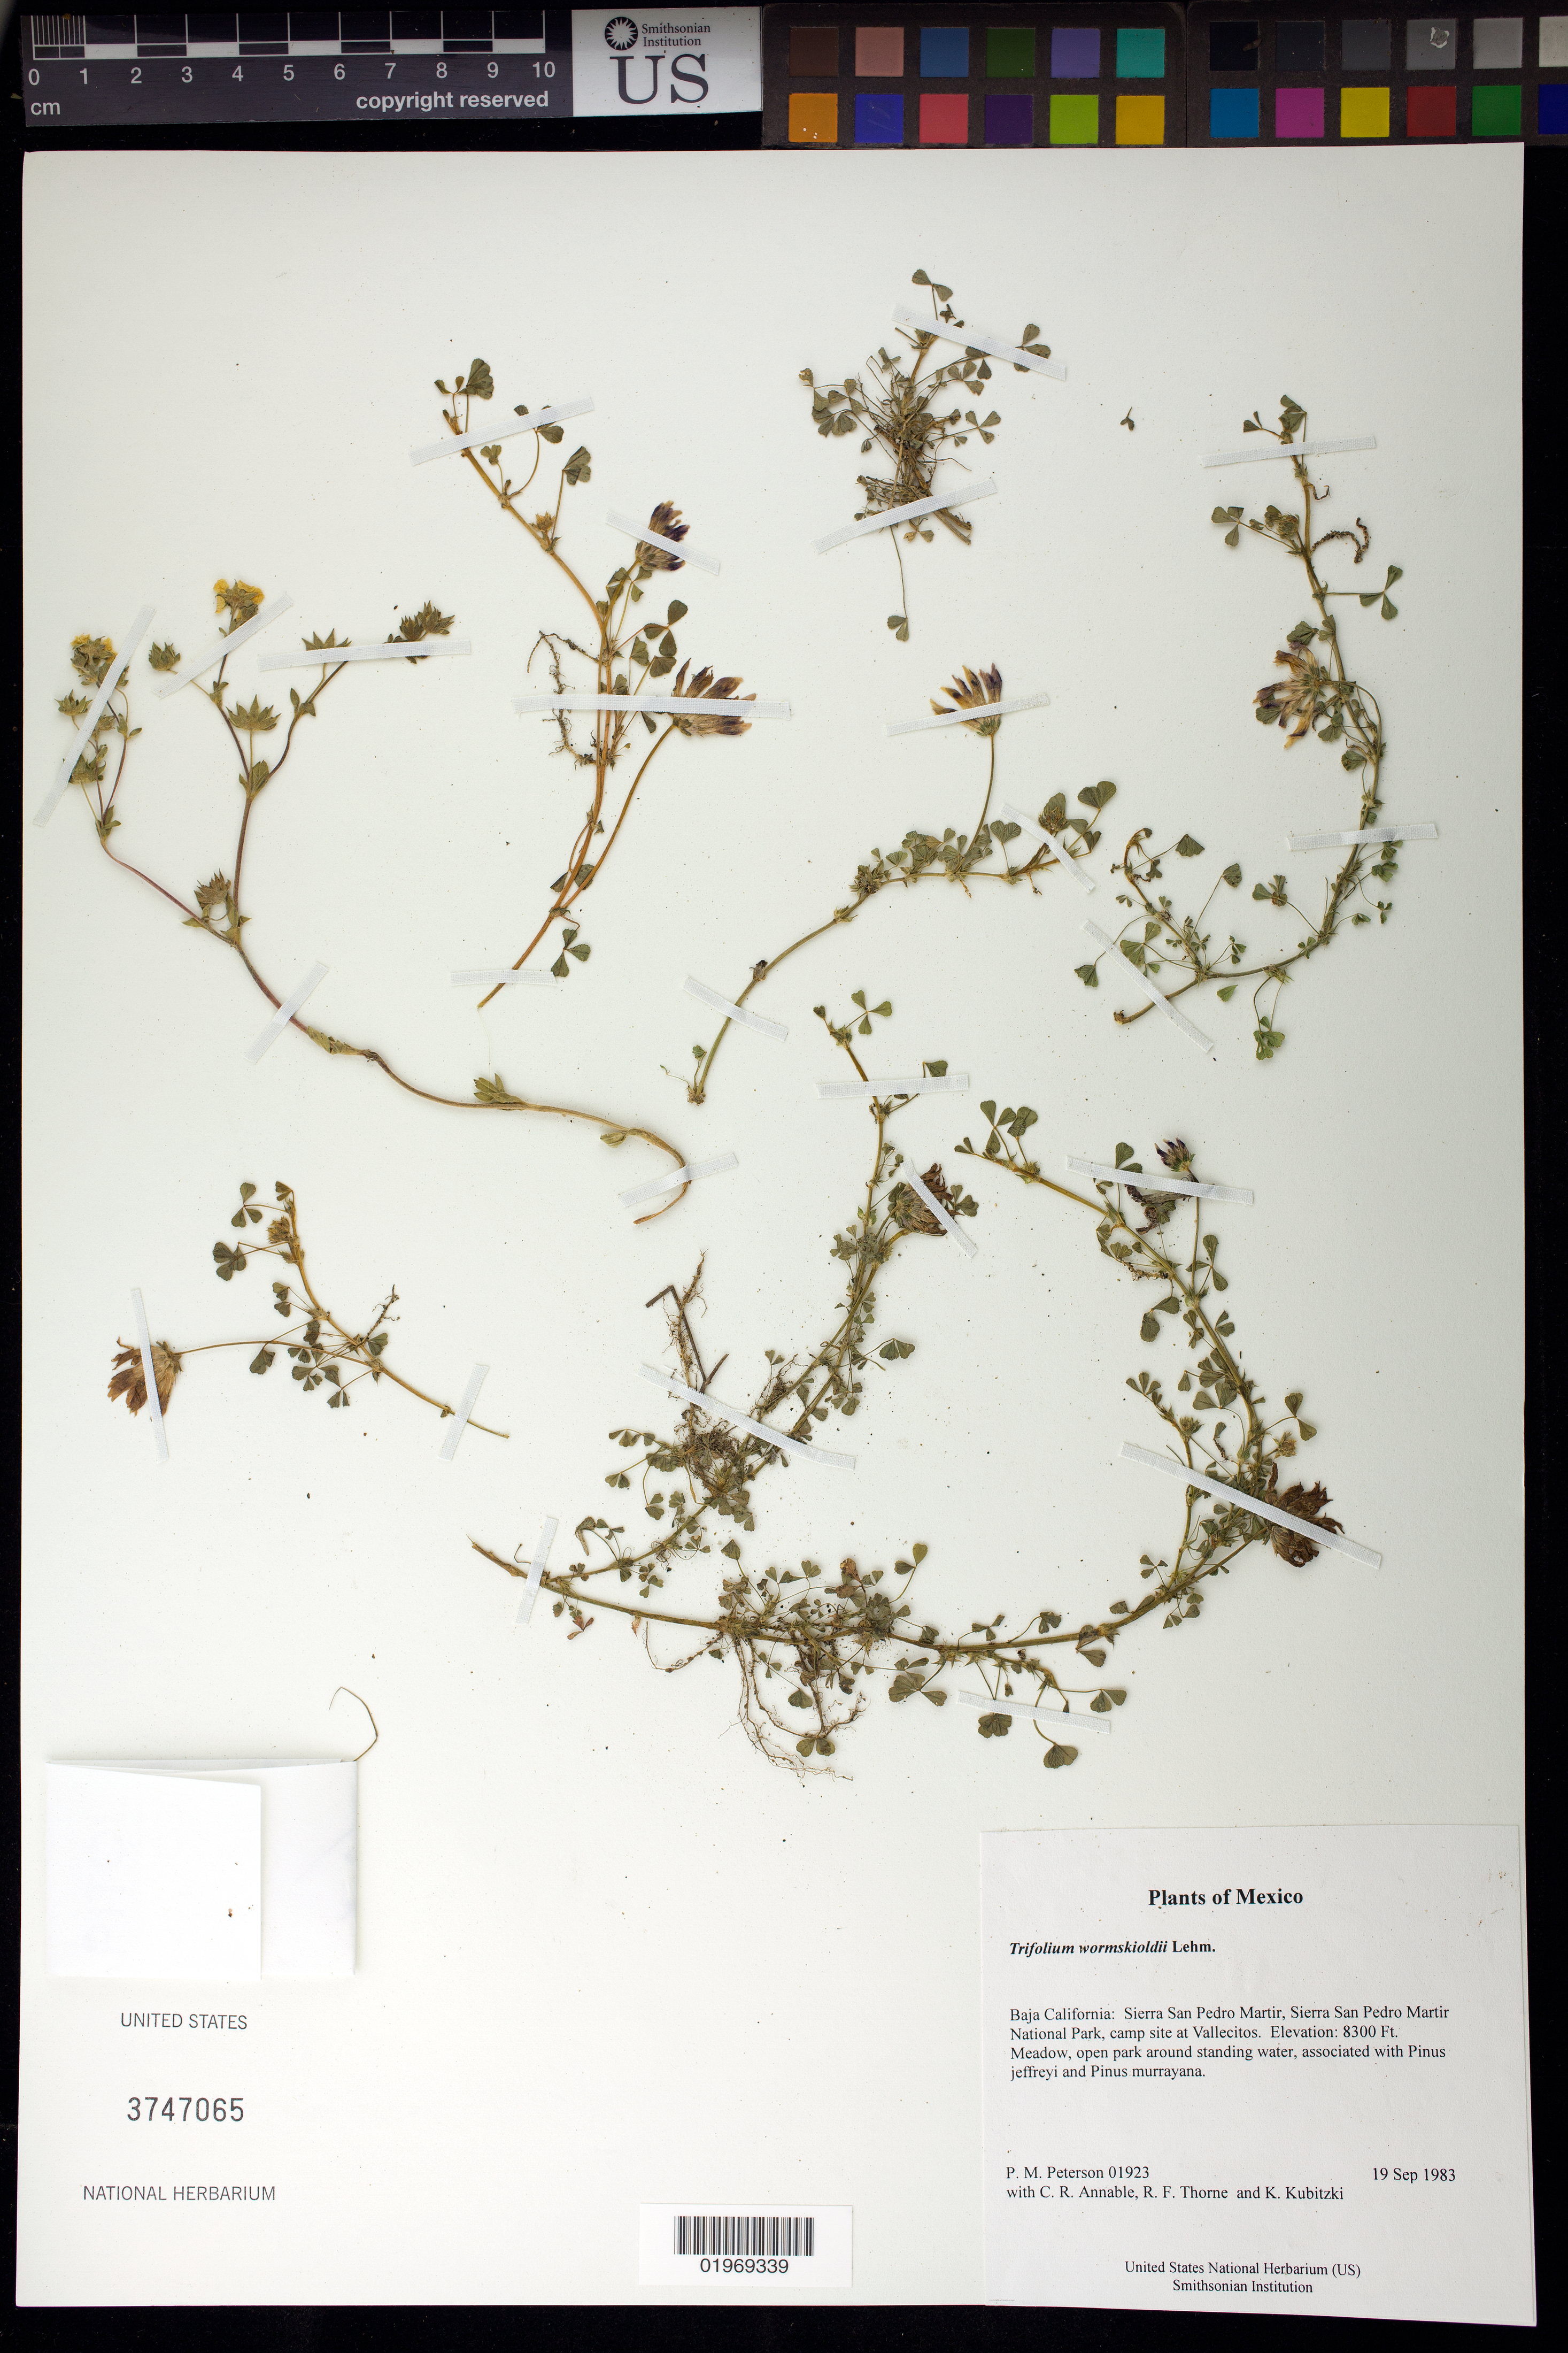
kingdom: Plantae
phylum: Tracheophyta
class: Magnoliopsida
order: Fabales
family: Fabaceae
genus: Trifolium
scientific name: Trifolium wormskioldii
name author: Lehm.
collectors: P. M. Peterson, C. R. Annable, R. F. Thorne & K. Kubitzki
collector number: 01923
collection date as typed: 19 Sep 1983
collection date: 1983-09-19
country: Mexico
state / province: Baja California Norte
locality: Sierra San Pedro Martir, Sierra San Pedro Martir National Park, camp site at Vallecitos.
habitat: Meadow, open park around standing water, associated with Pinus jeffreyi and Pinus murrayana.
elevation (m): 2530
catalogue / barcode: US 3747065